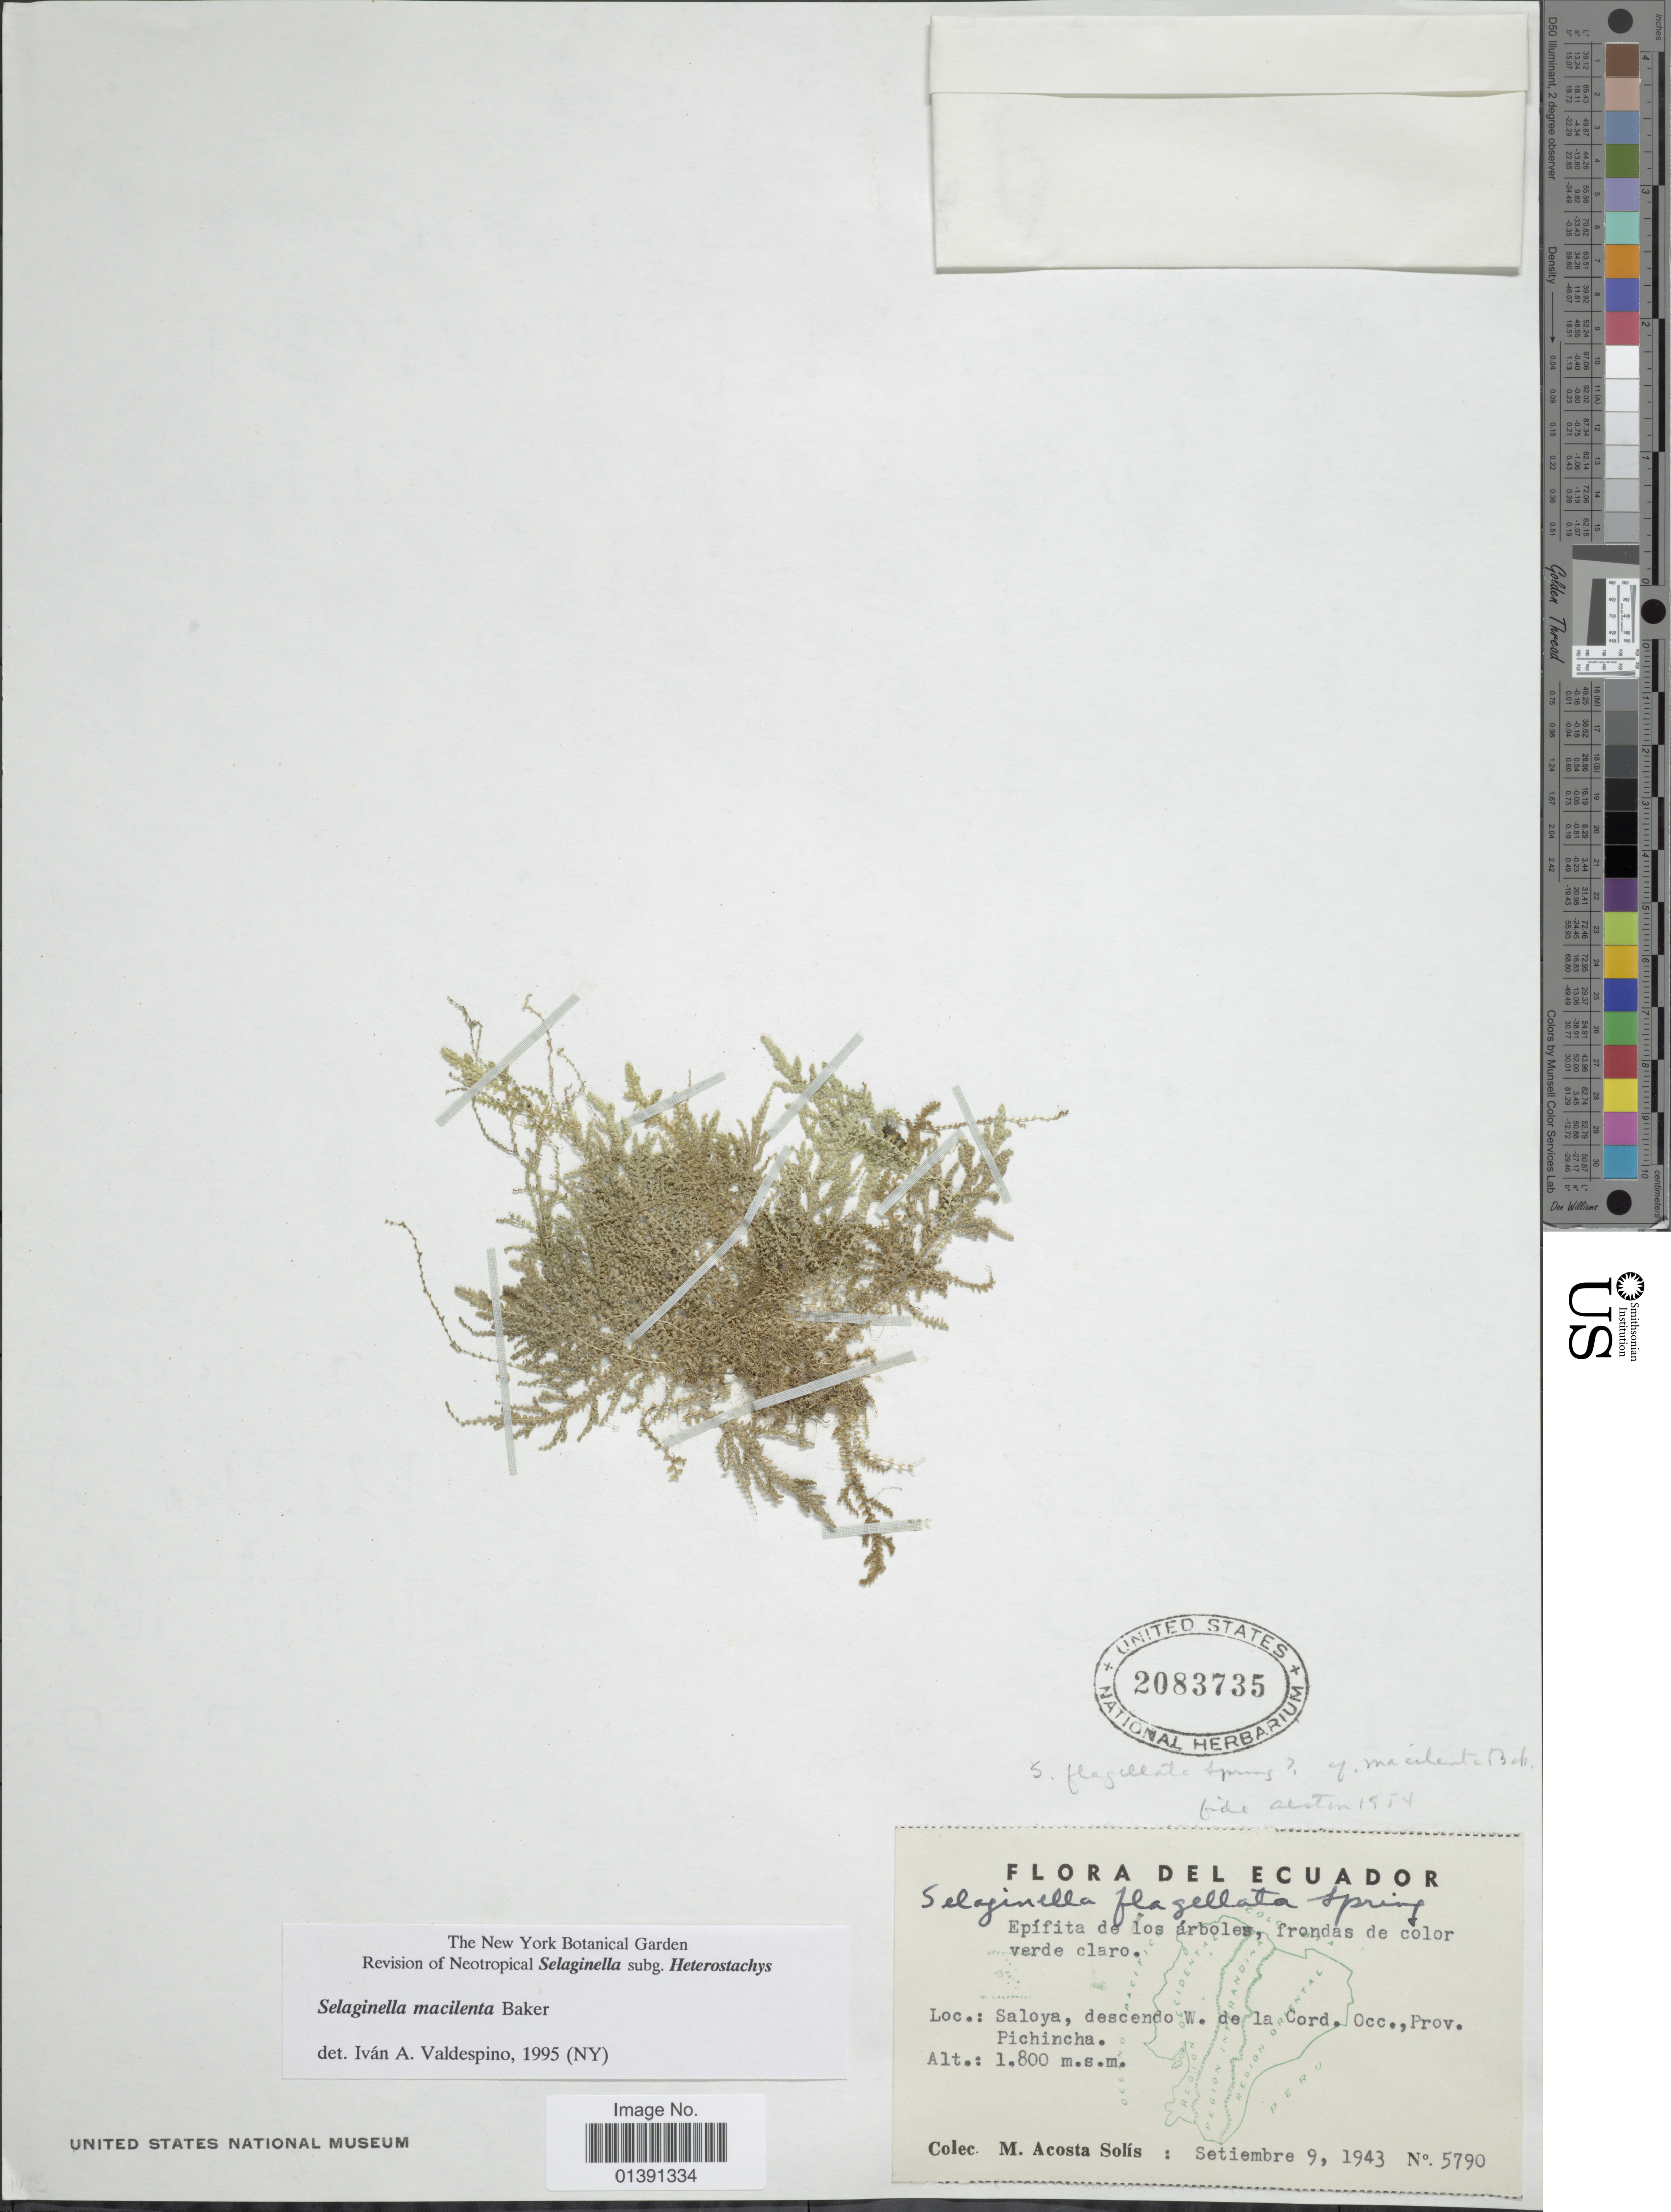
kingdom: Plantae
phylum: Tracheophyta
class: Lycopodiopsida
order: Selaginellales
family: Selaginellaceae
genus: Selaginella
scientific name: Selaginella macilenta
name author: Baker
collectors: M. Acosta Solis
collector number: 5790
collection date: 1943-09-09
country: Ecuador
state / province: Pichincha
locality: Saloya, descendo W. de la Cord. Occ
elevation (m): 1800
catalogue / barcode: US 2083735